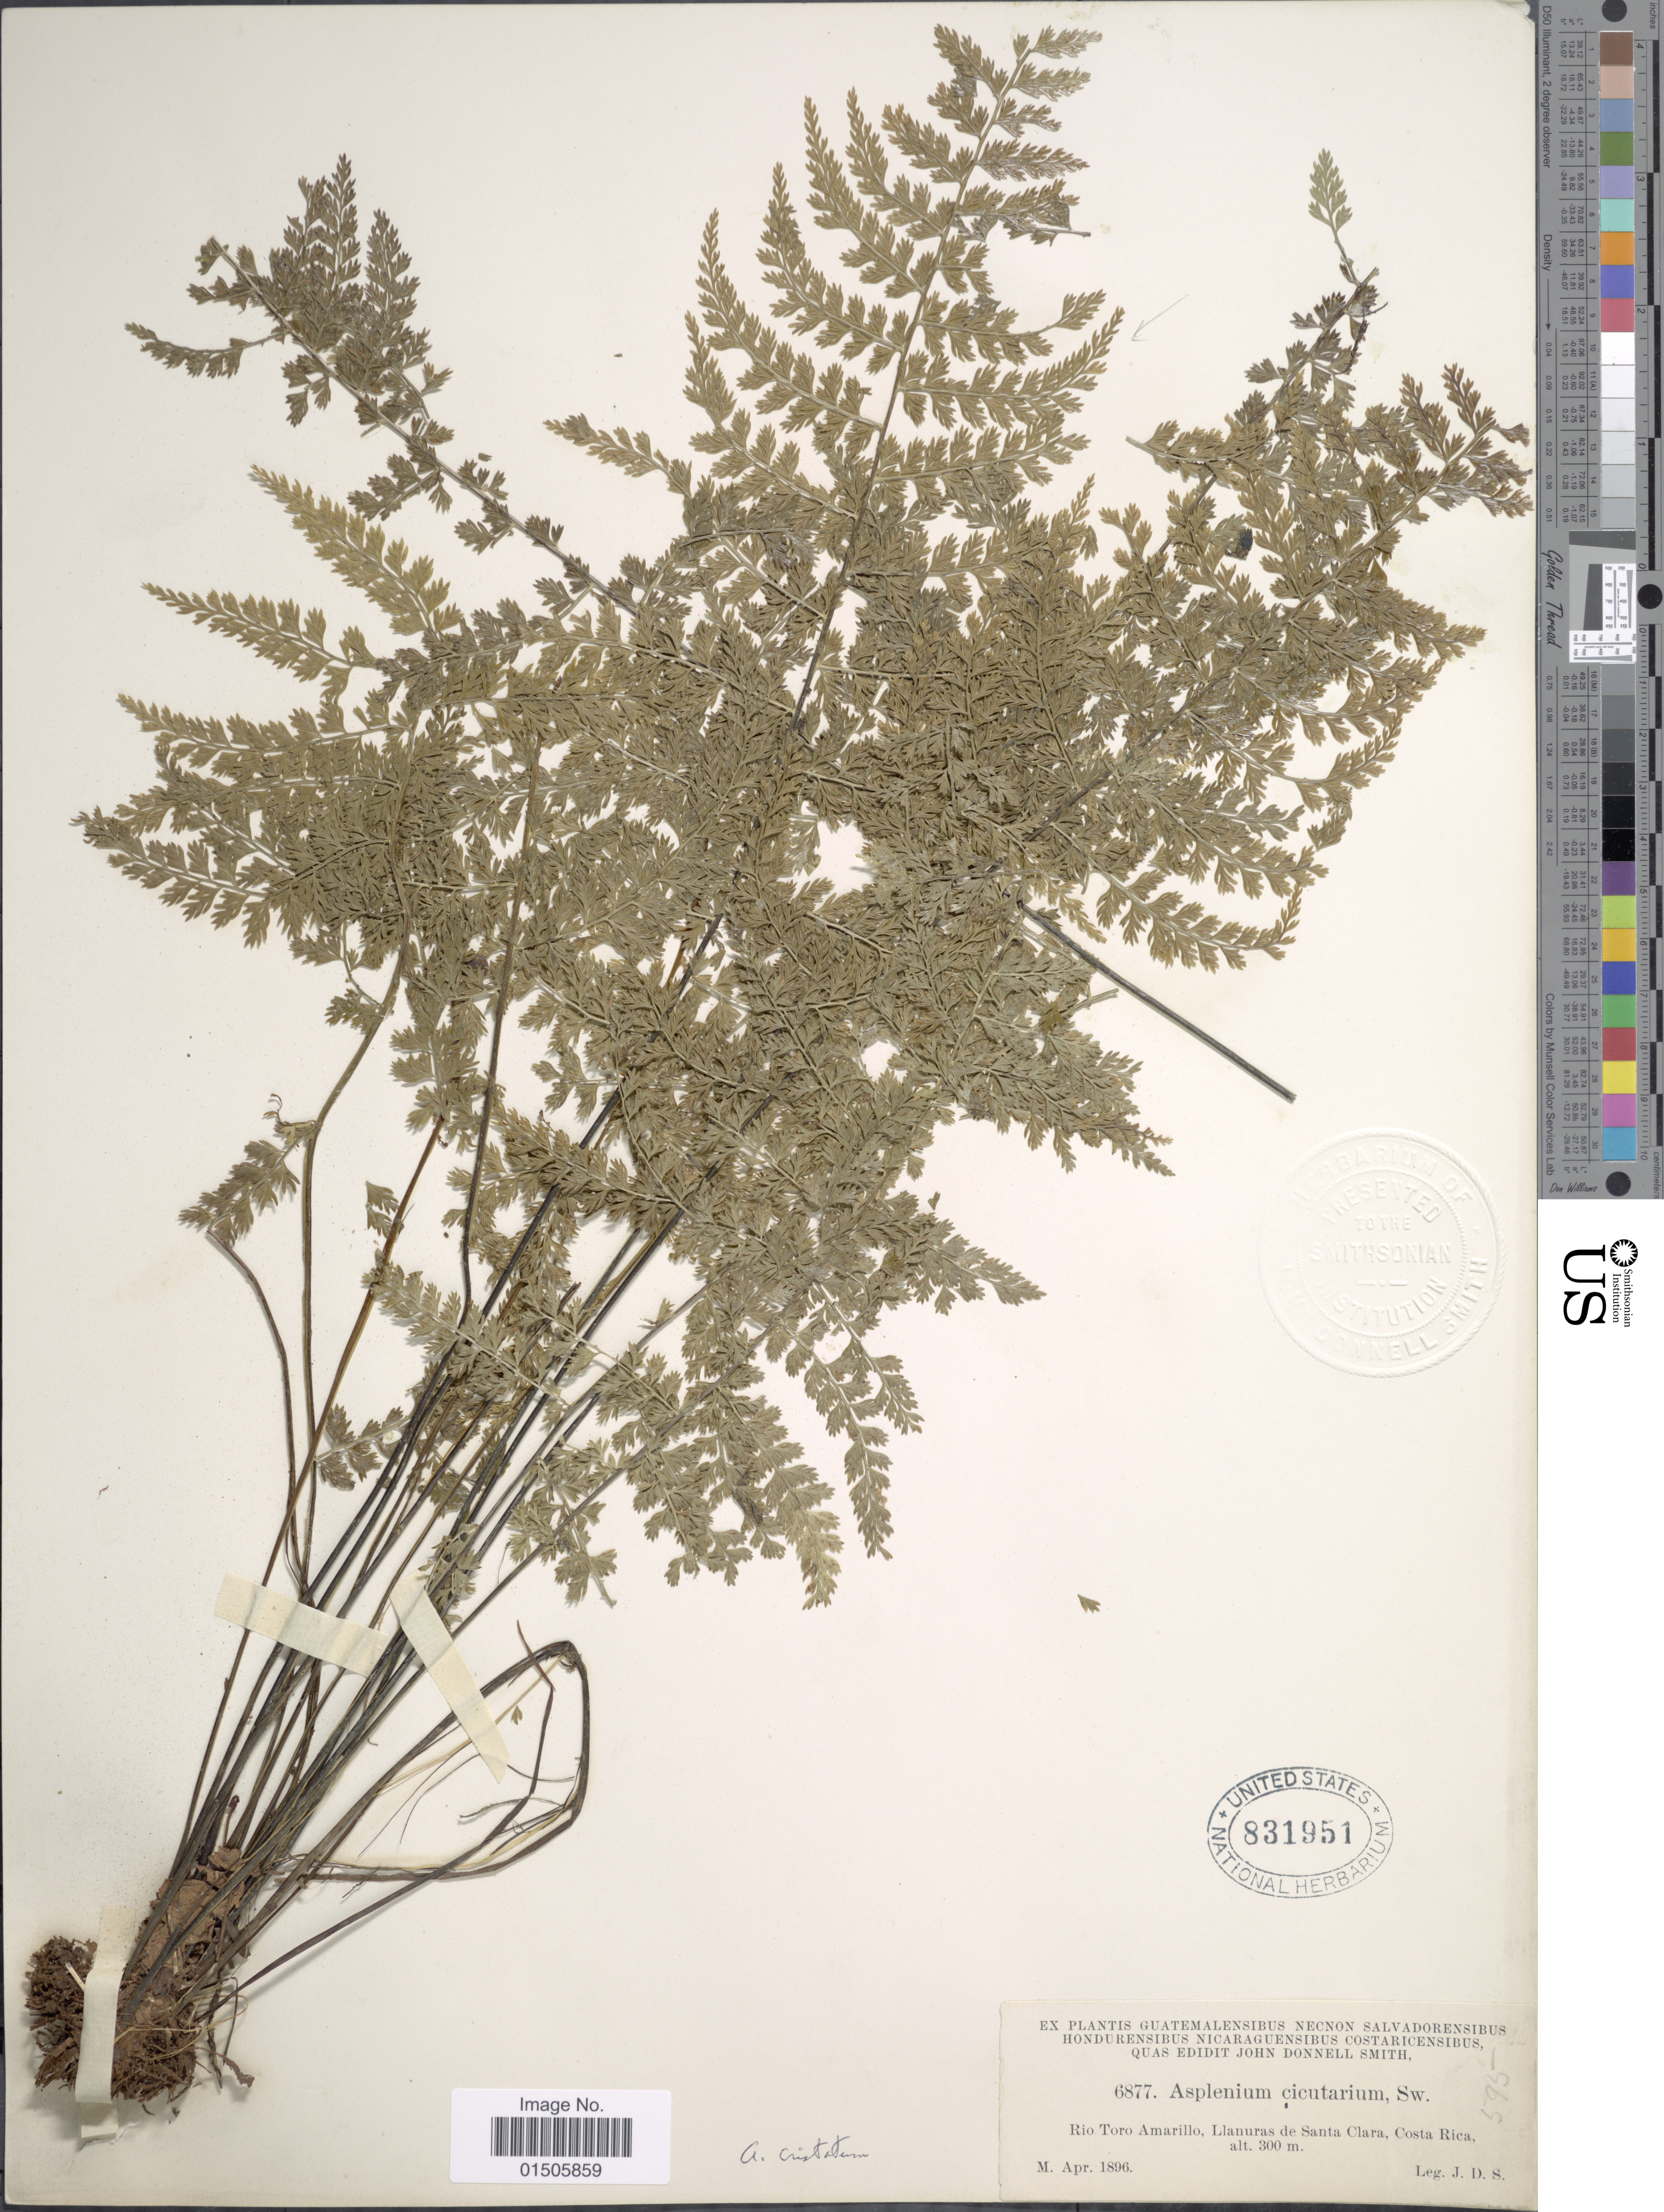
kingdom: Plantae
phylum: Tracheophyta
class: Polypodiopsida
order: Polypodiales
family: Aspleniaceae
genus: Asplenium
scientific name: Asplenium cristatum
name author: Lam.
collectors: J. Donnell Smith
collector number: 6877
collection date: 1896-04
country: Costa Rica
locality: Rio Toro Amarillo, Llanuras de Santa Clara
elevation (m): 300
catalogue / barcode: US 831951